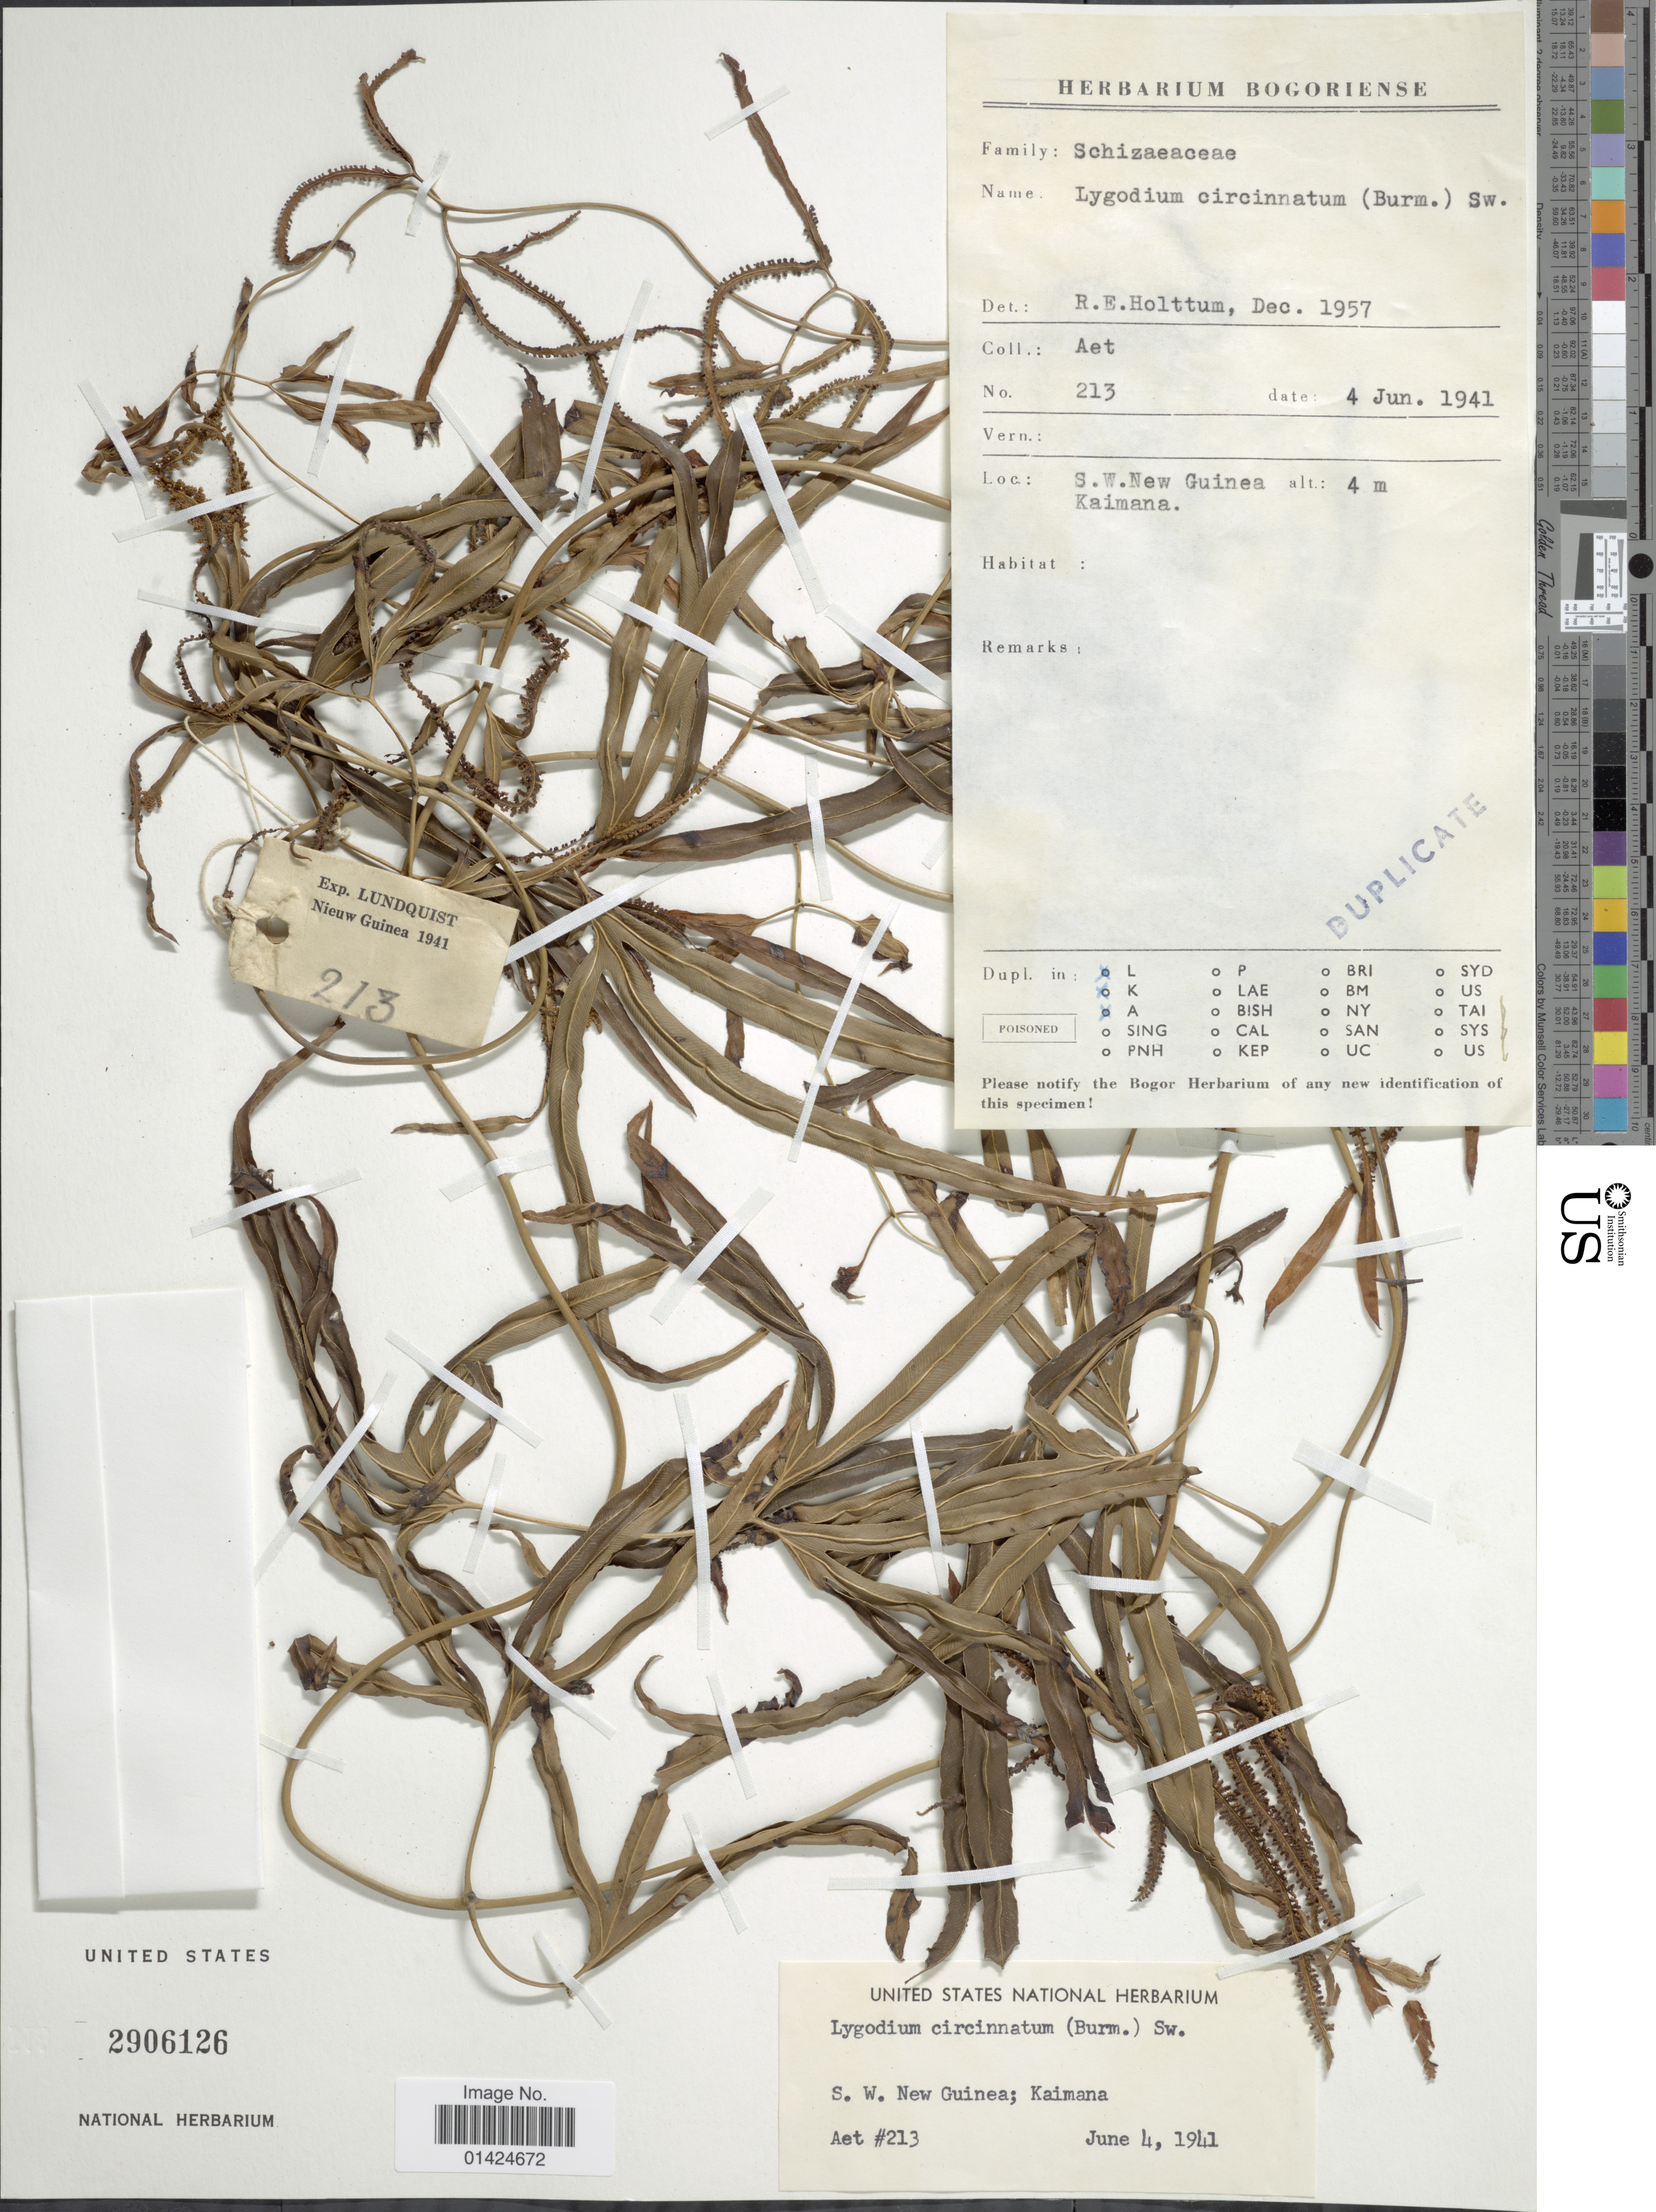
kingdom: Plantae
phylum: Tracheophyta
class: Polypodiopsida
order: Schizaeales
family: Lygodiaceae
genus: Lygodium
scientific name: Lygodium circinnatum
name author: (Burm. f.) Sw.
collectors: -- Aet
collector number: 213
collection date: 1941-06-04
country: Indonesia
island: New Guinea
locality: S.W. New Guinea. Kaimana.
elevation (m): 4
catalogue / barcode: US 2906126